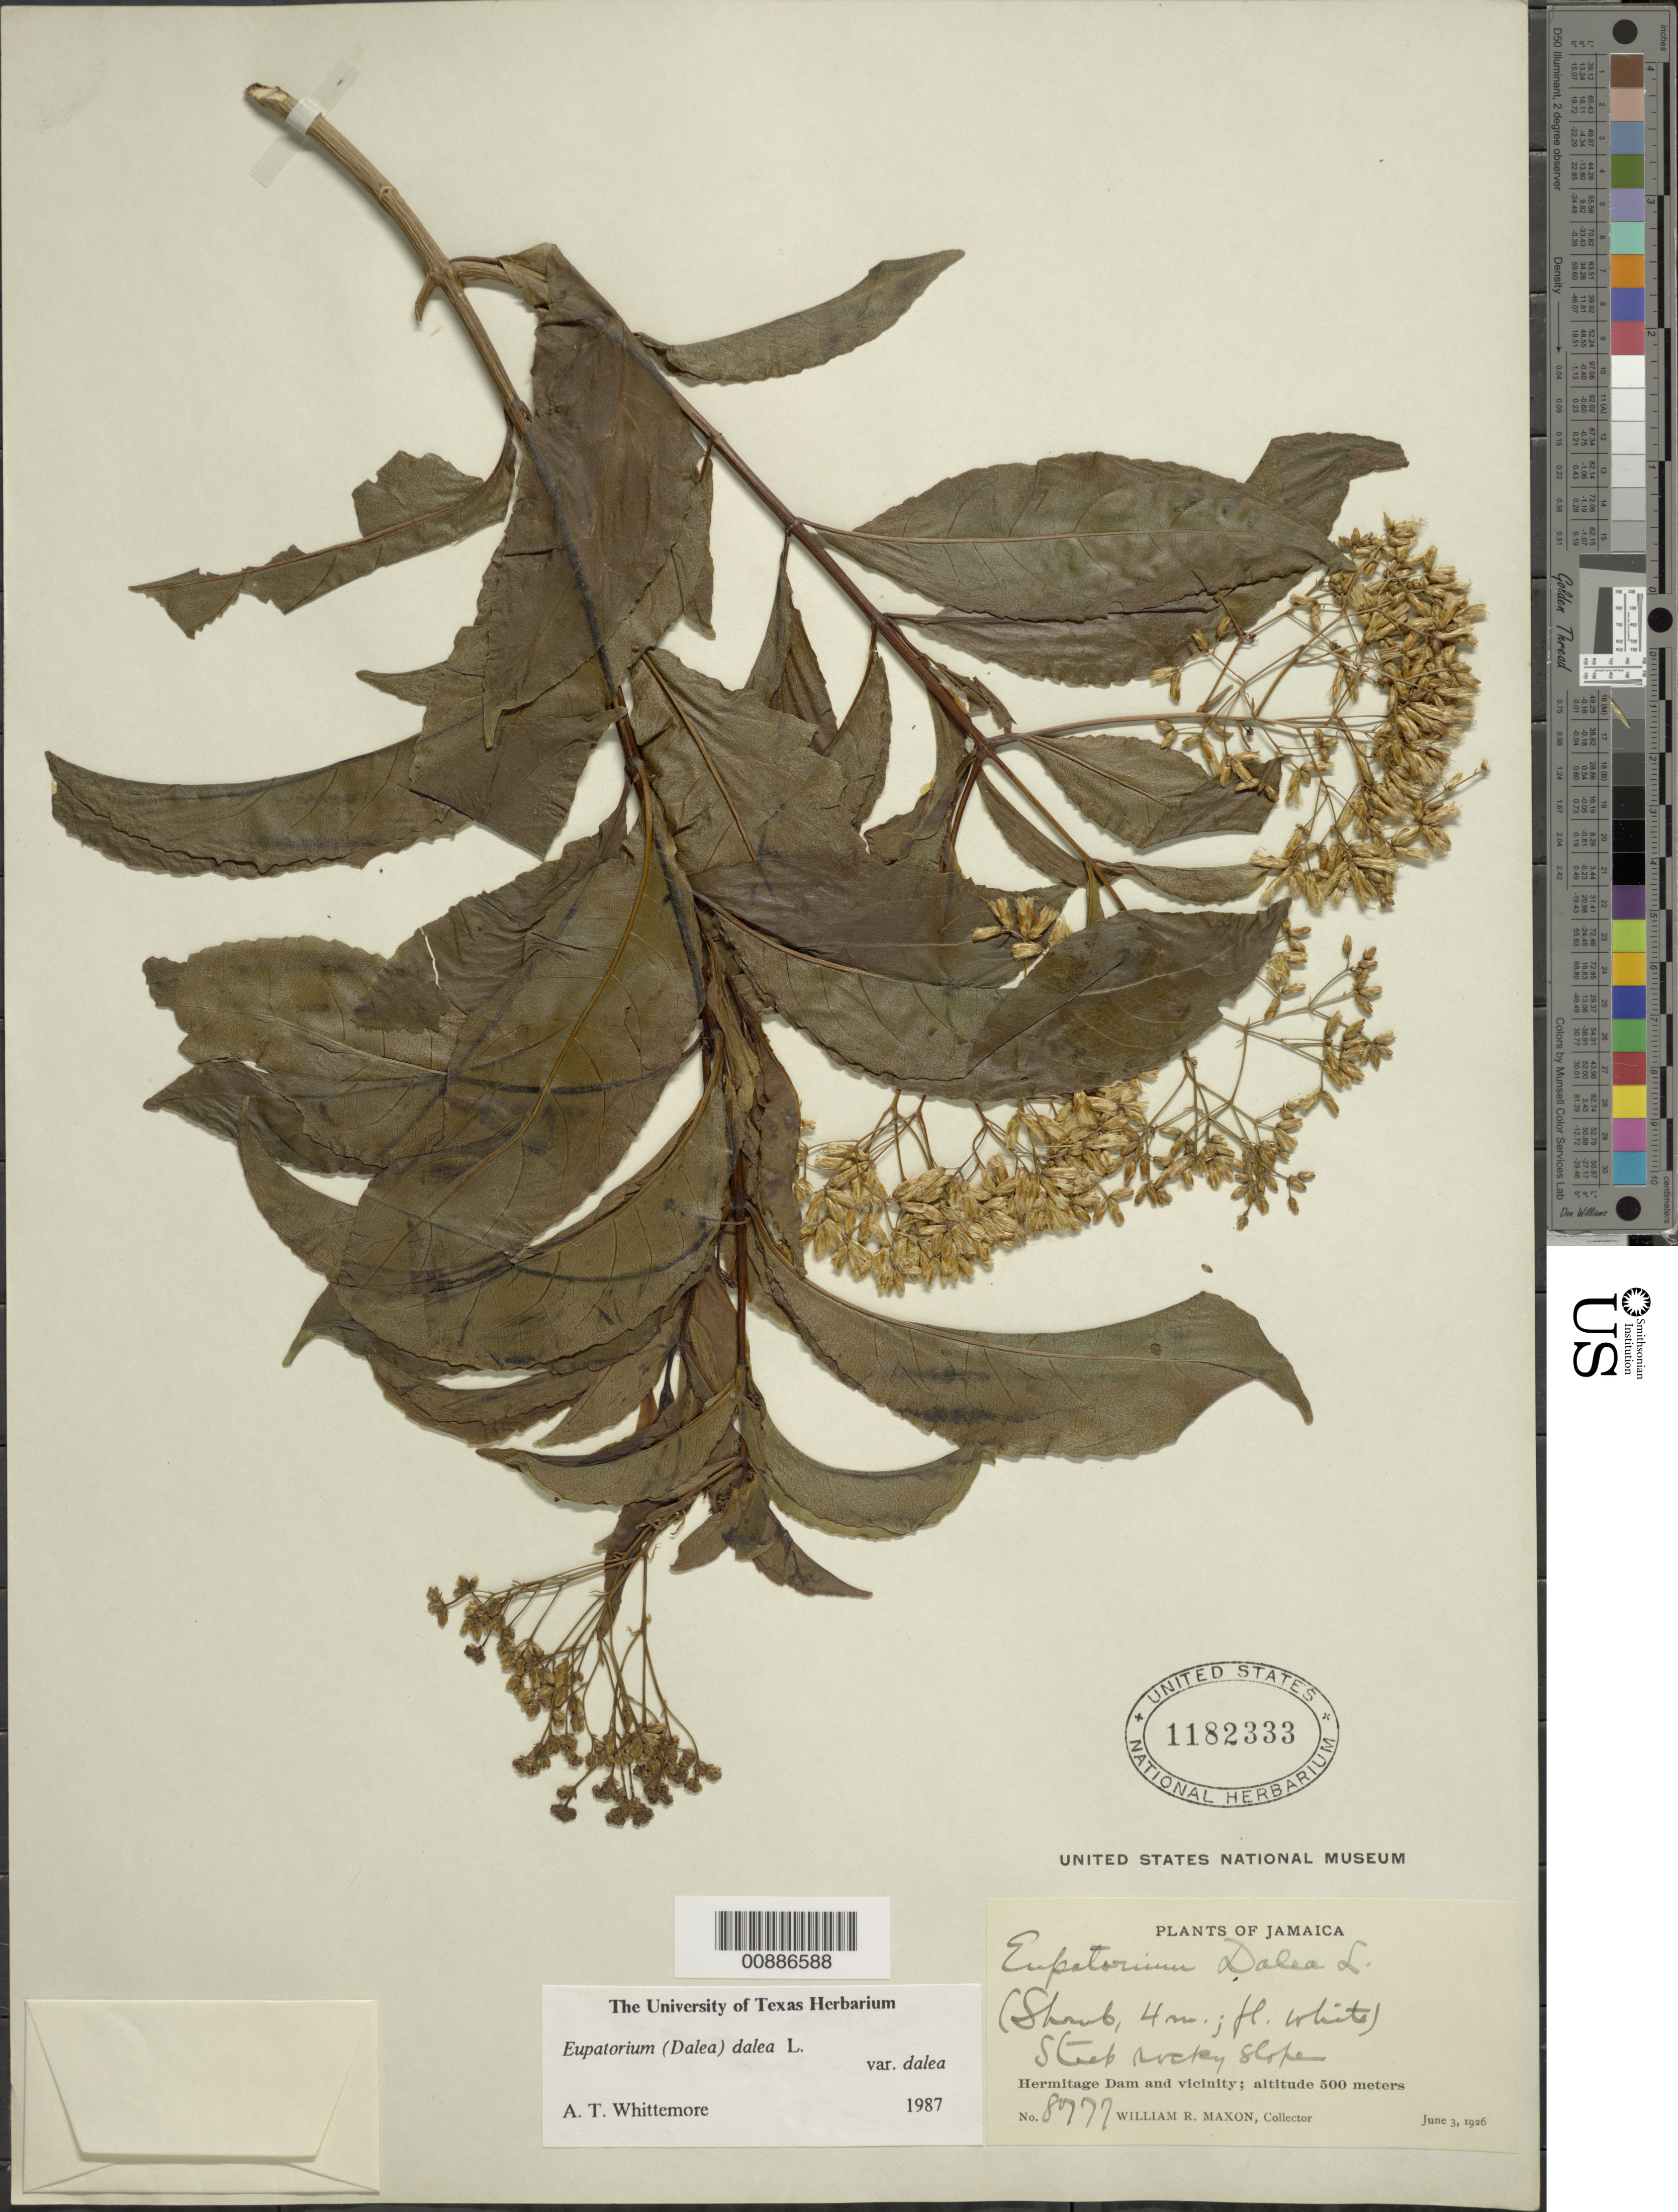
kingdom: Plantae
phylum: Tracheophyta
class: Magnoliopsida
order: Asterales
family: Asteraceae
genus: Critonia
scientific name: Critonia dalea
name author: DC.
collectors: W. R. Maxon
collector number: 8777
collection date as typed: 03 Jun 1926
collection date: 1926-06-03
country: Jamaica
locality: Hermitage Dam and vicinity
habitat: Steep rocky slope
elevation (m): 500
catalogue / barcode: US 1182333